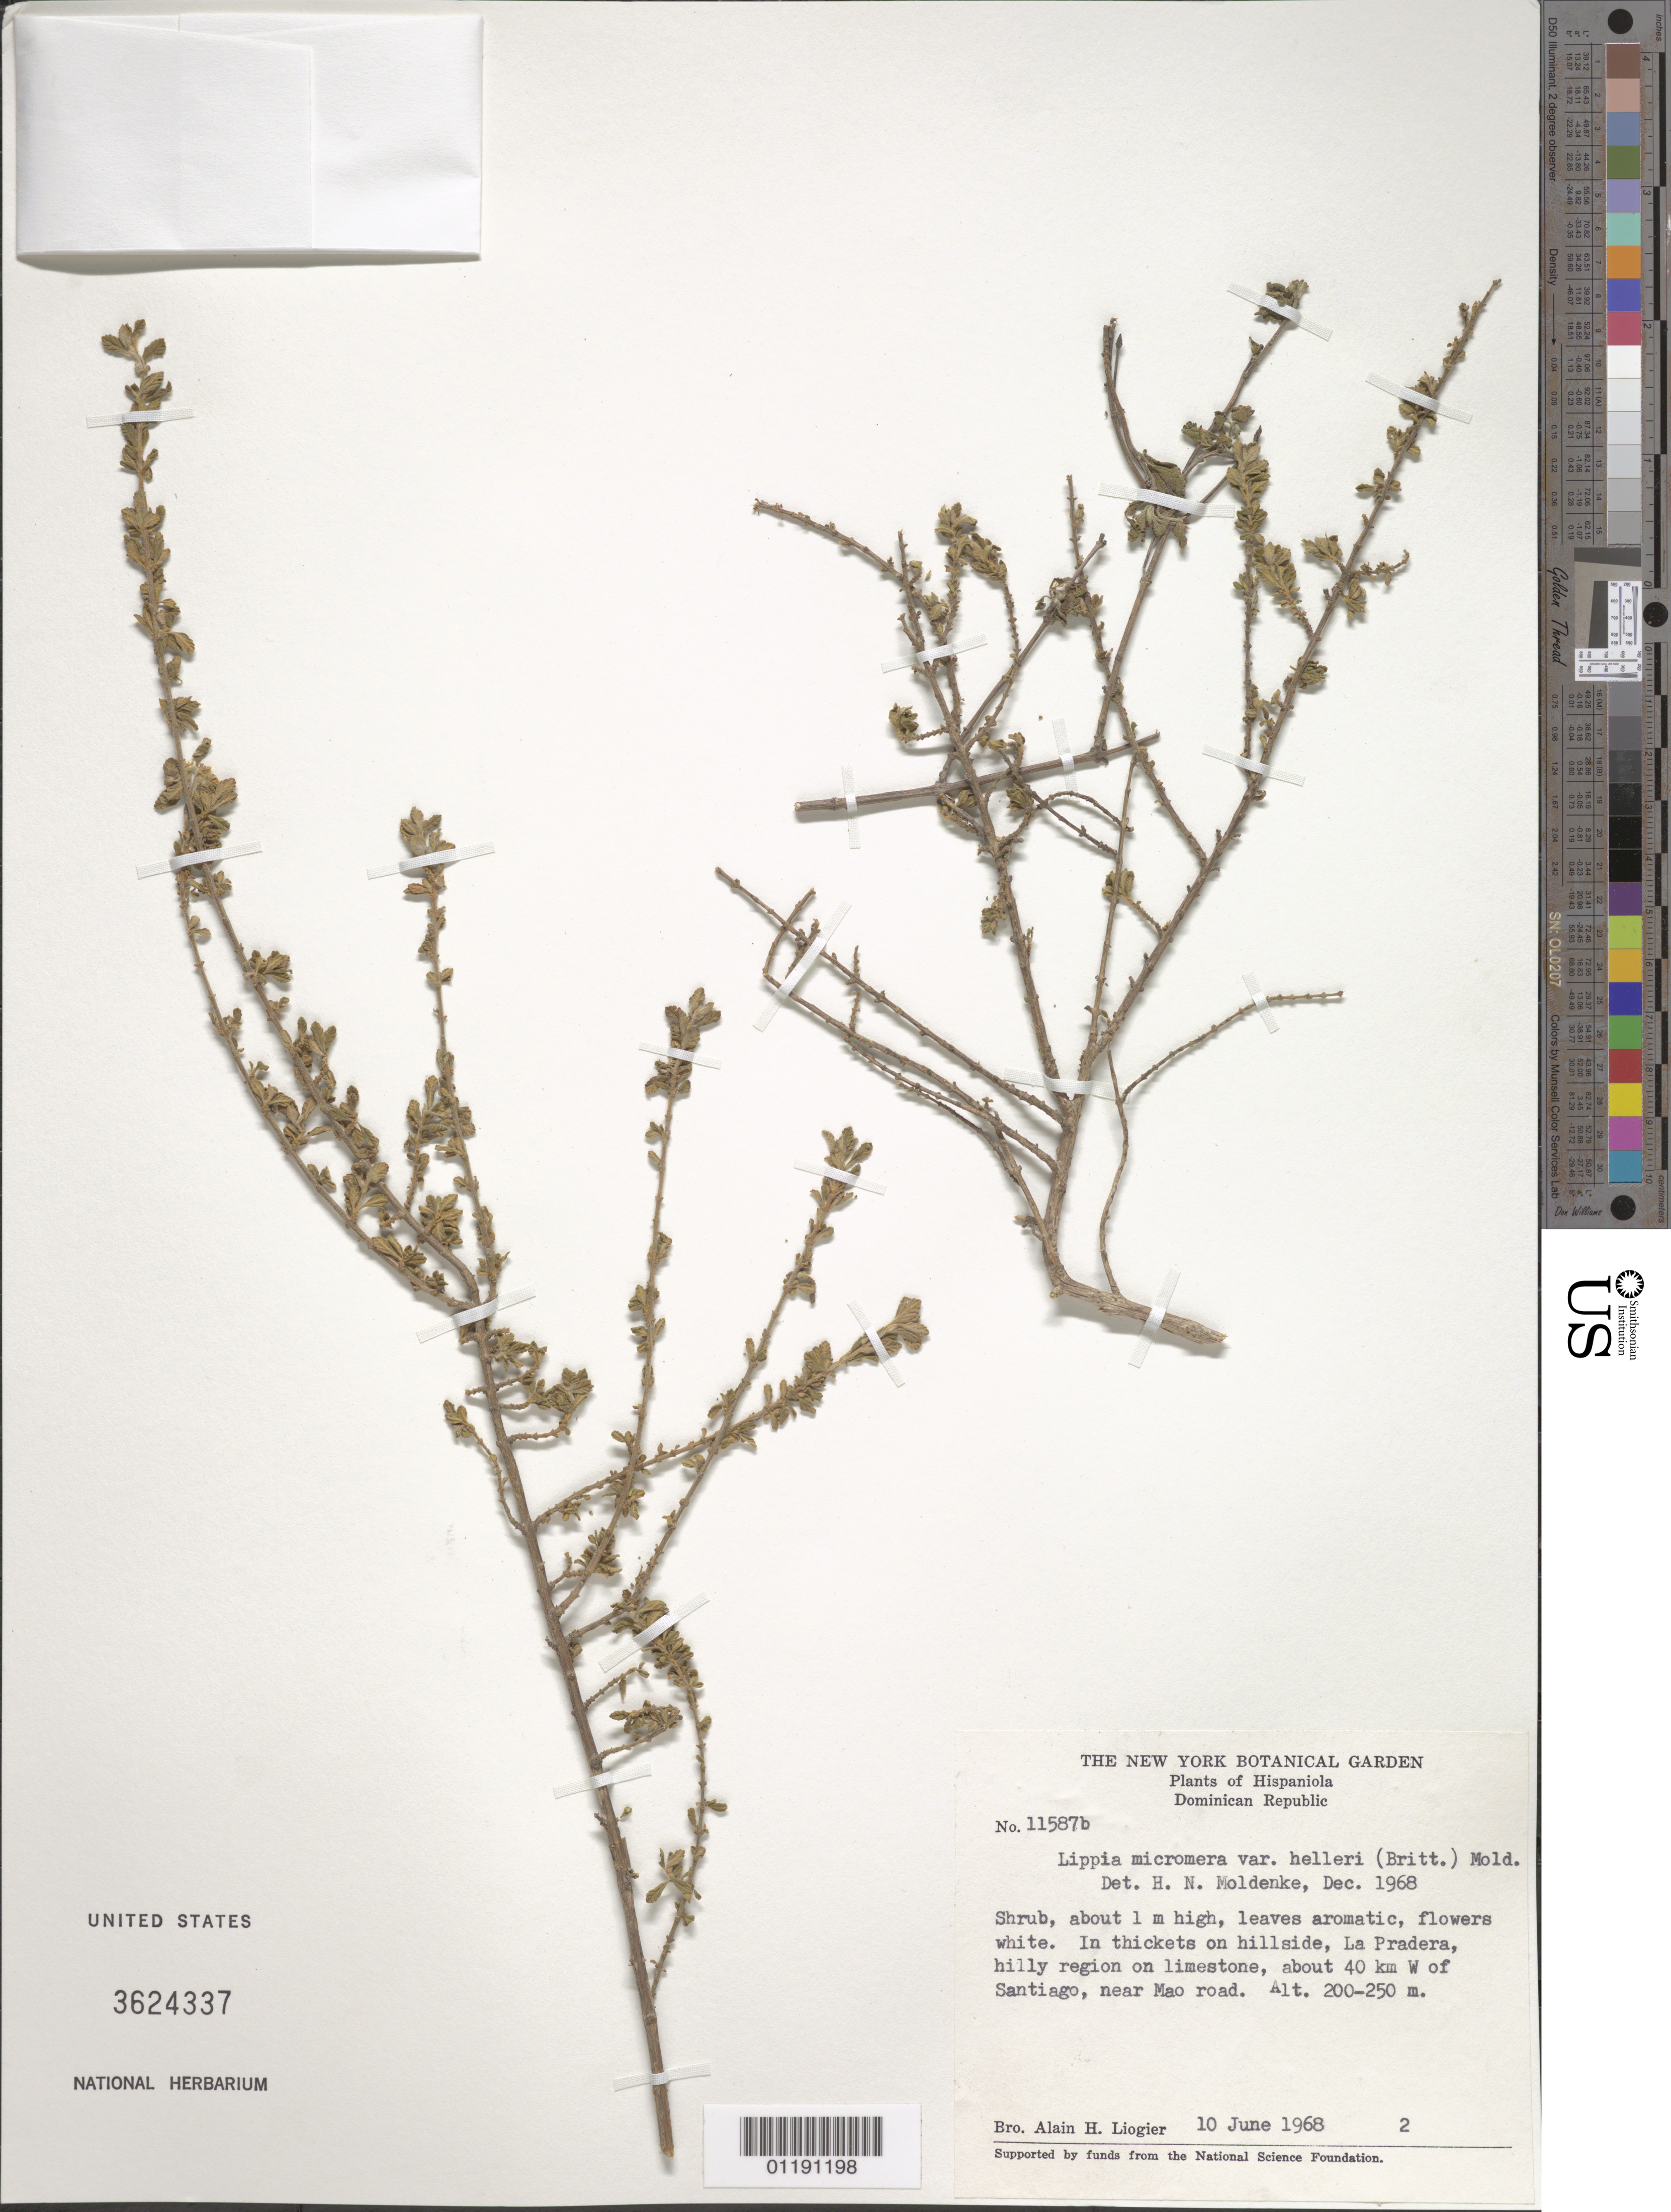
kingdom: Plantae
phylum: Tracheophyta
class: Magnoliopsida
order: Lamiales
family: Verbenaceae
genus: Lippia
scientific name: Lippia micromera var. tonsilis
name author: Moldenke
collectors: A. H. Liogier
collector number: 11587b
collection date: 1968-06-10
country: Dominican Republic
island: Hispaniola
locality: On hillside, La Pradera, hilly region on limestone, about 40 km W of Santiago, near Mao road.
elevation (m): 200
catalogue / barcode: US 3624337